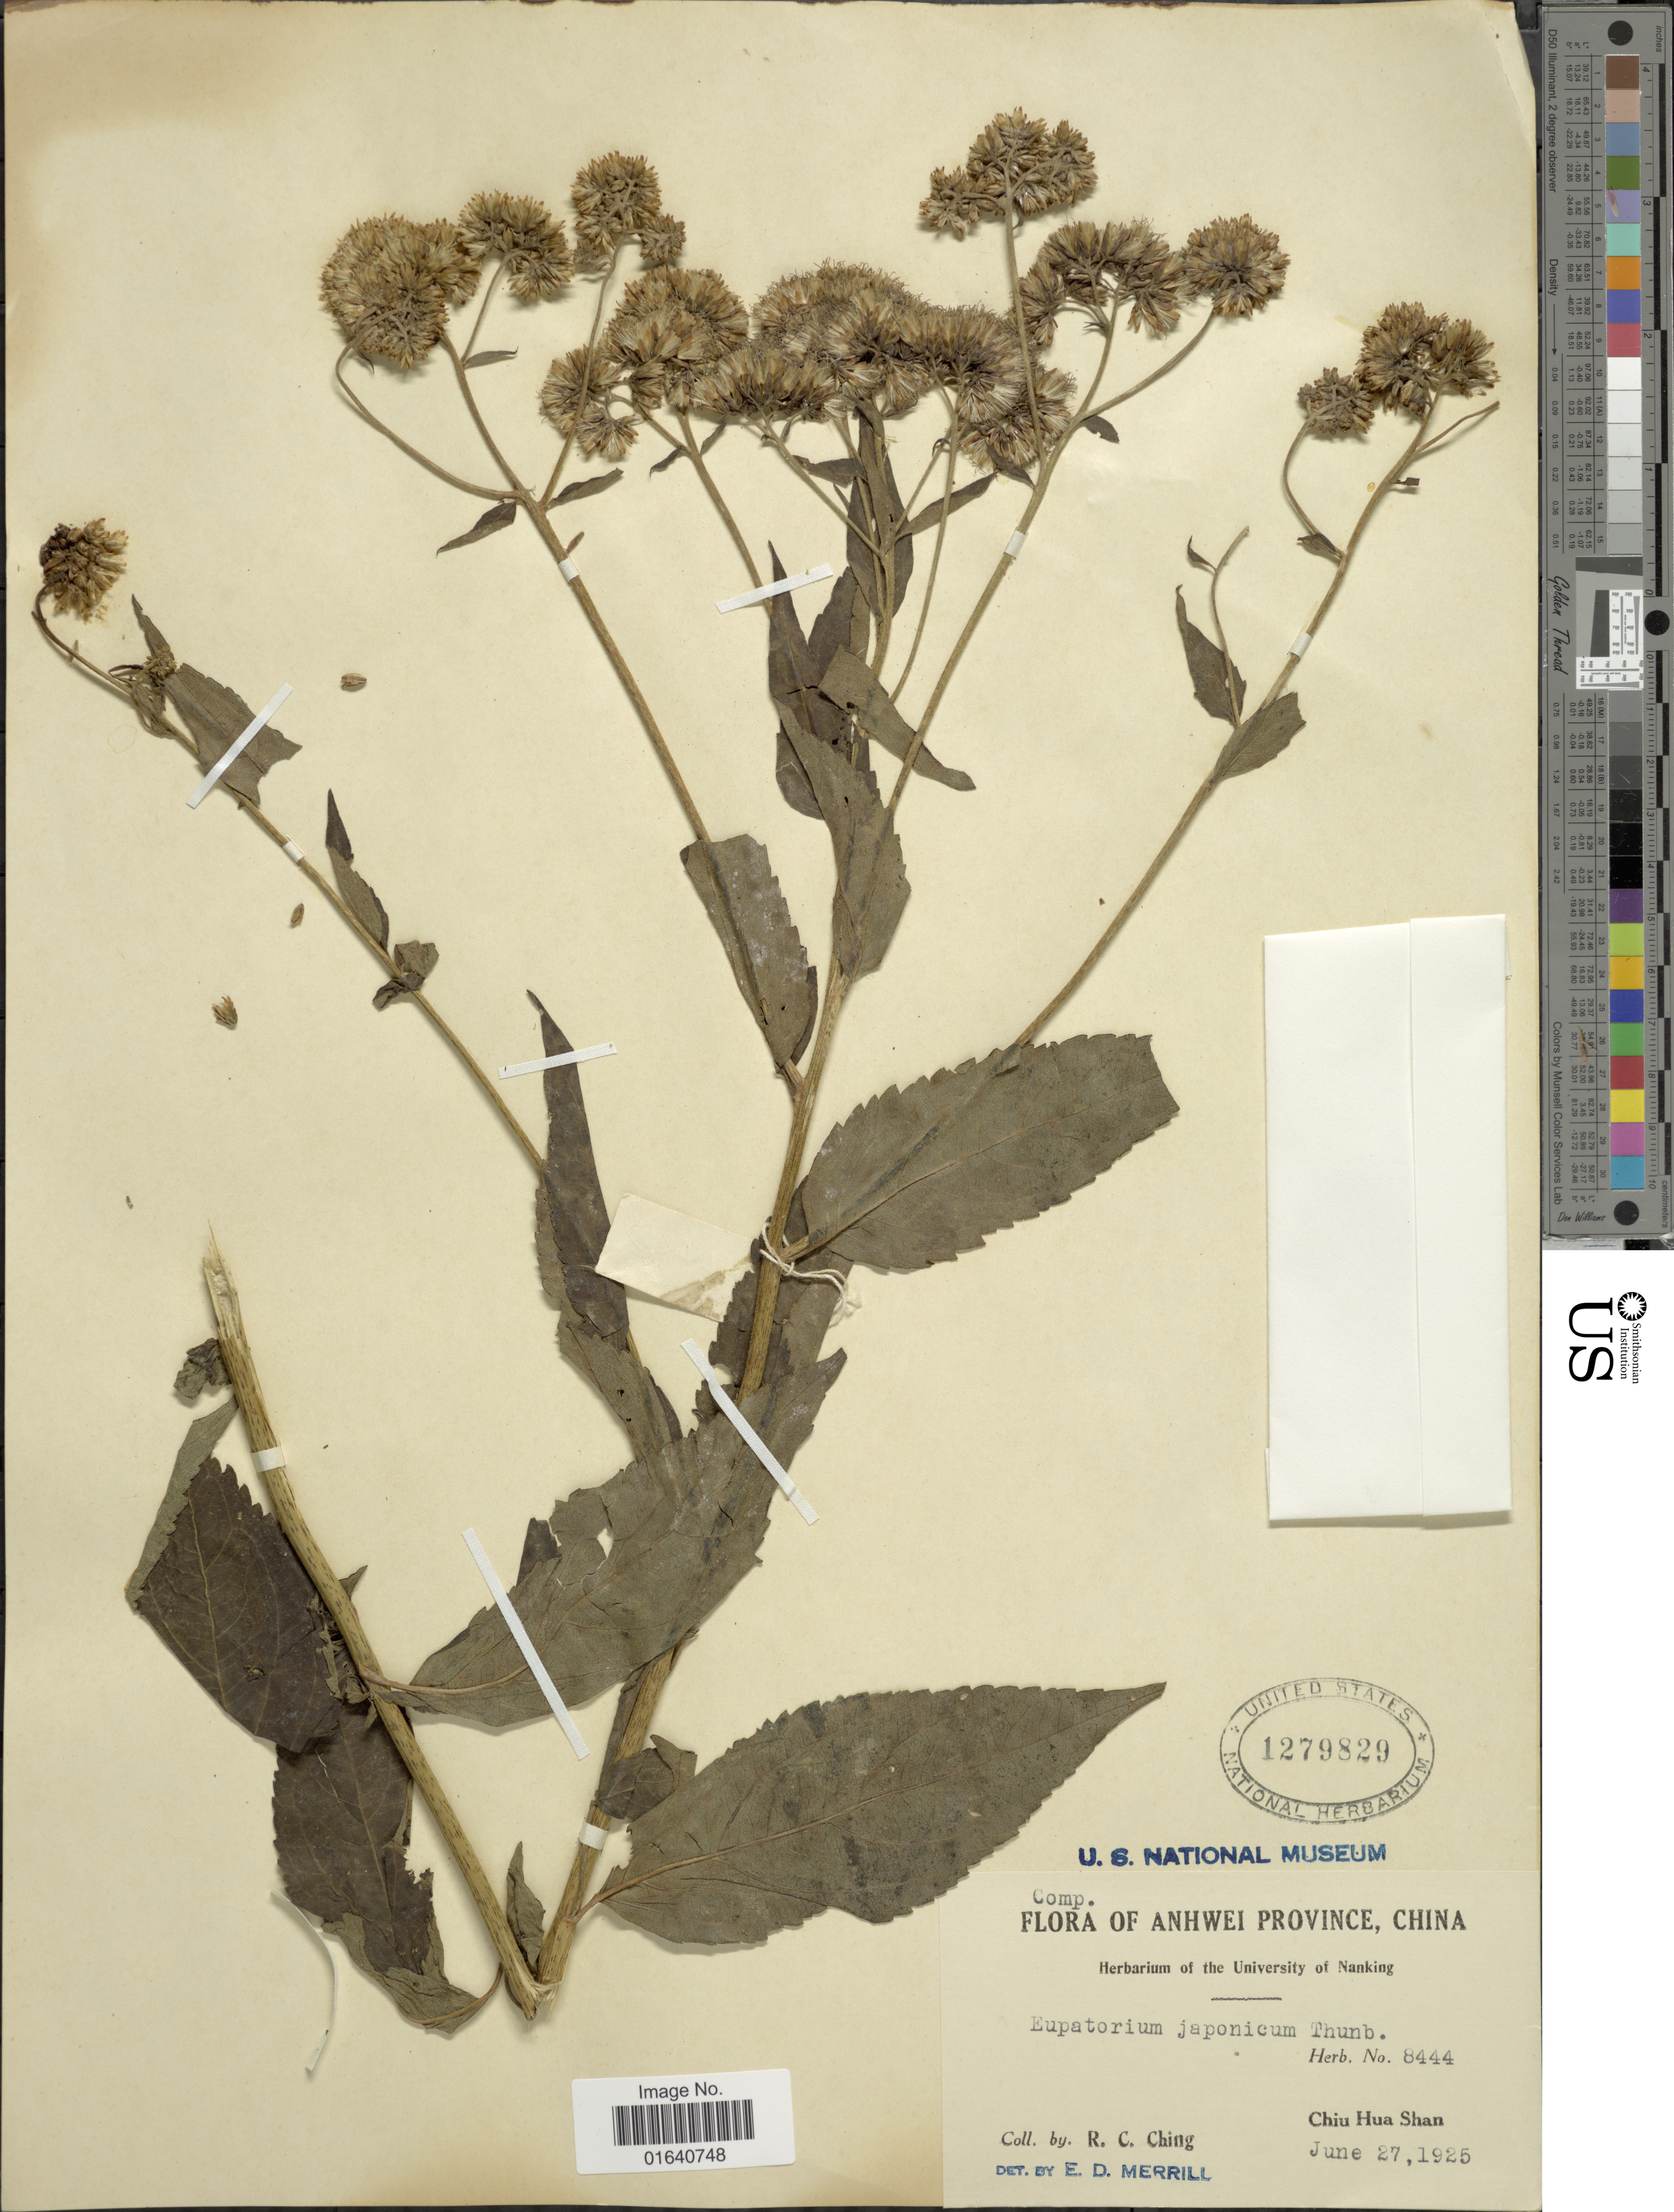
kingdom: Plantae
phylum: Tracheophyta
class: Magnoliopsida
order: Asterales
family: Asteraceae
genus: Eupatorium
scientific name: Eupatorium japonicum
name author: Thunb.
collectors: R. C. Ching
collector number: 8444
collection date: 1925-06-27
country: China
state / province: Anhui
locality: Anhwei Province, Chiu Hua Shan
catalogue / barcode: US 1279829